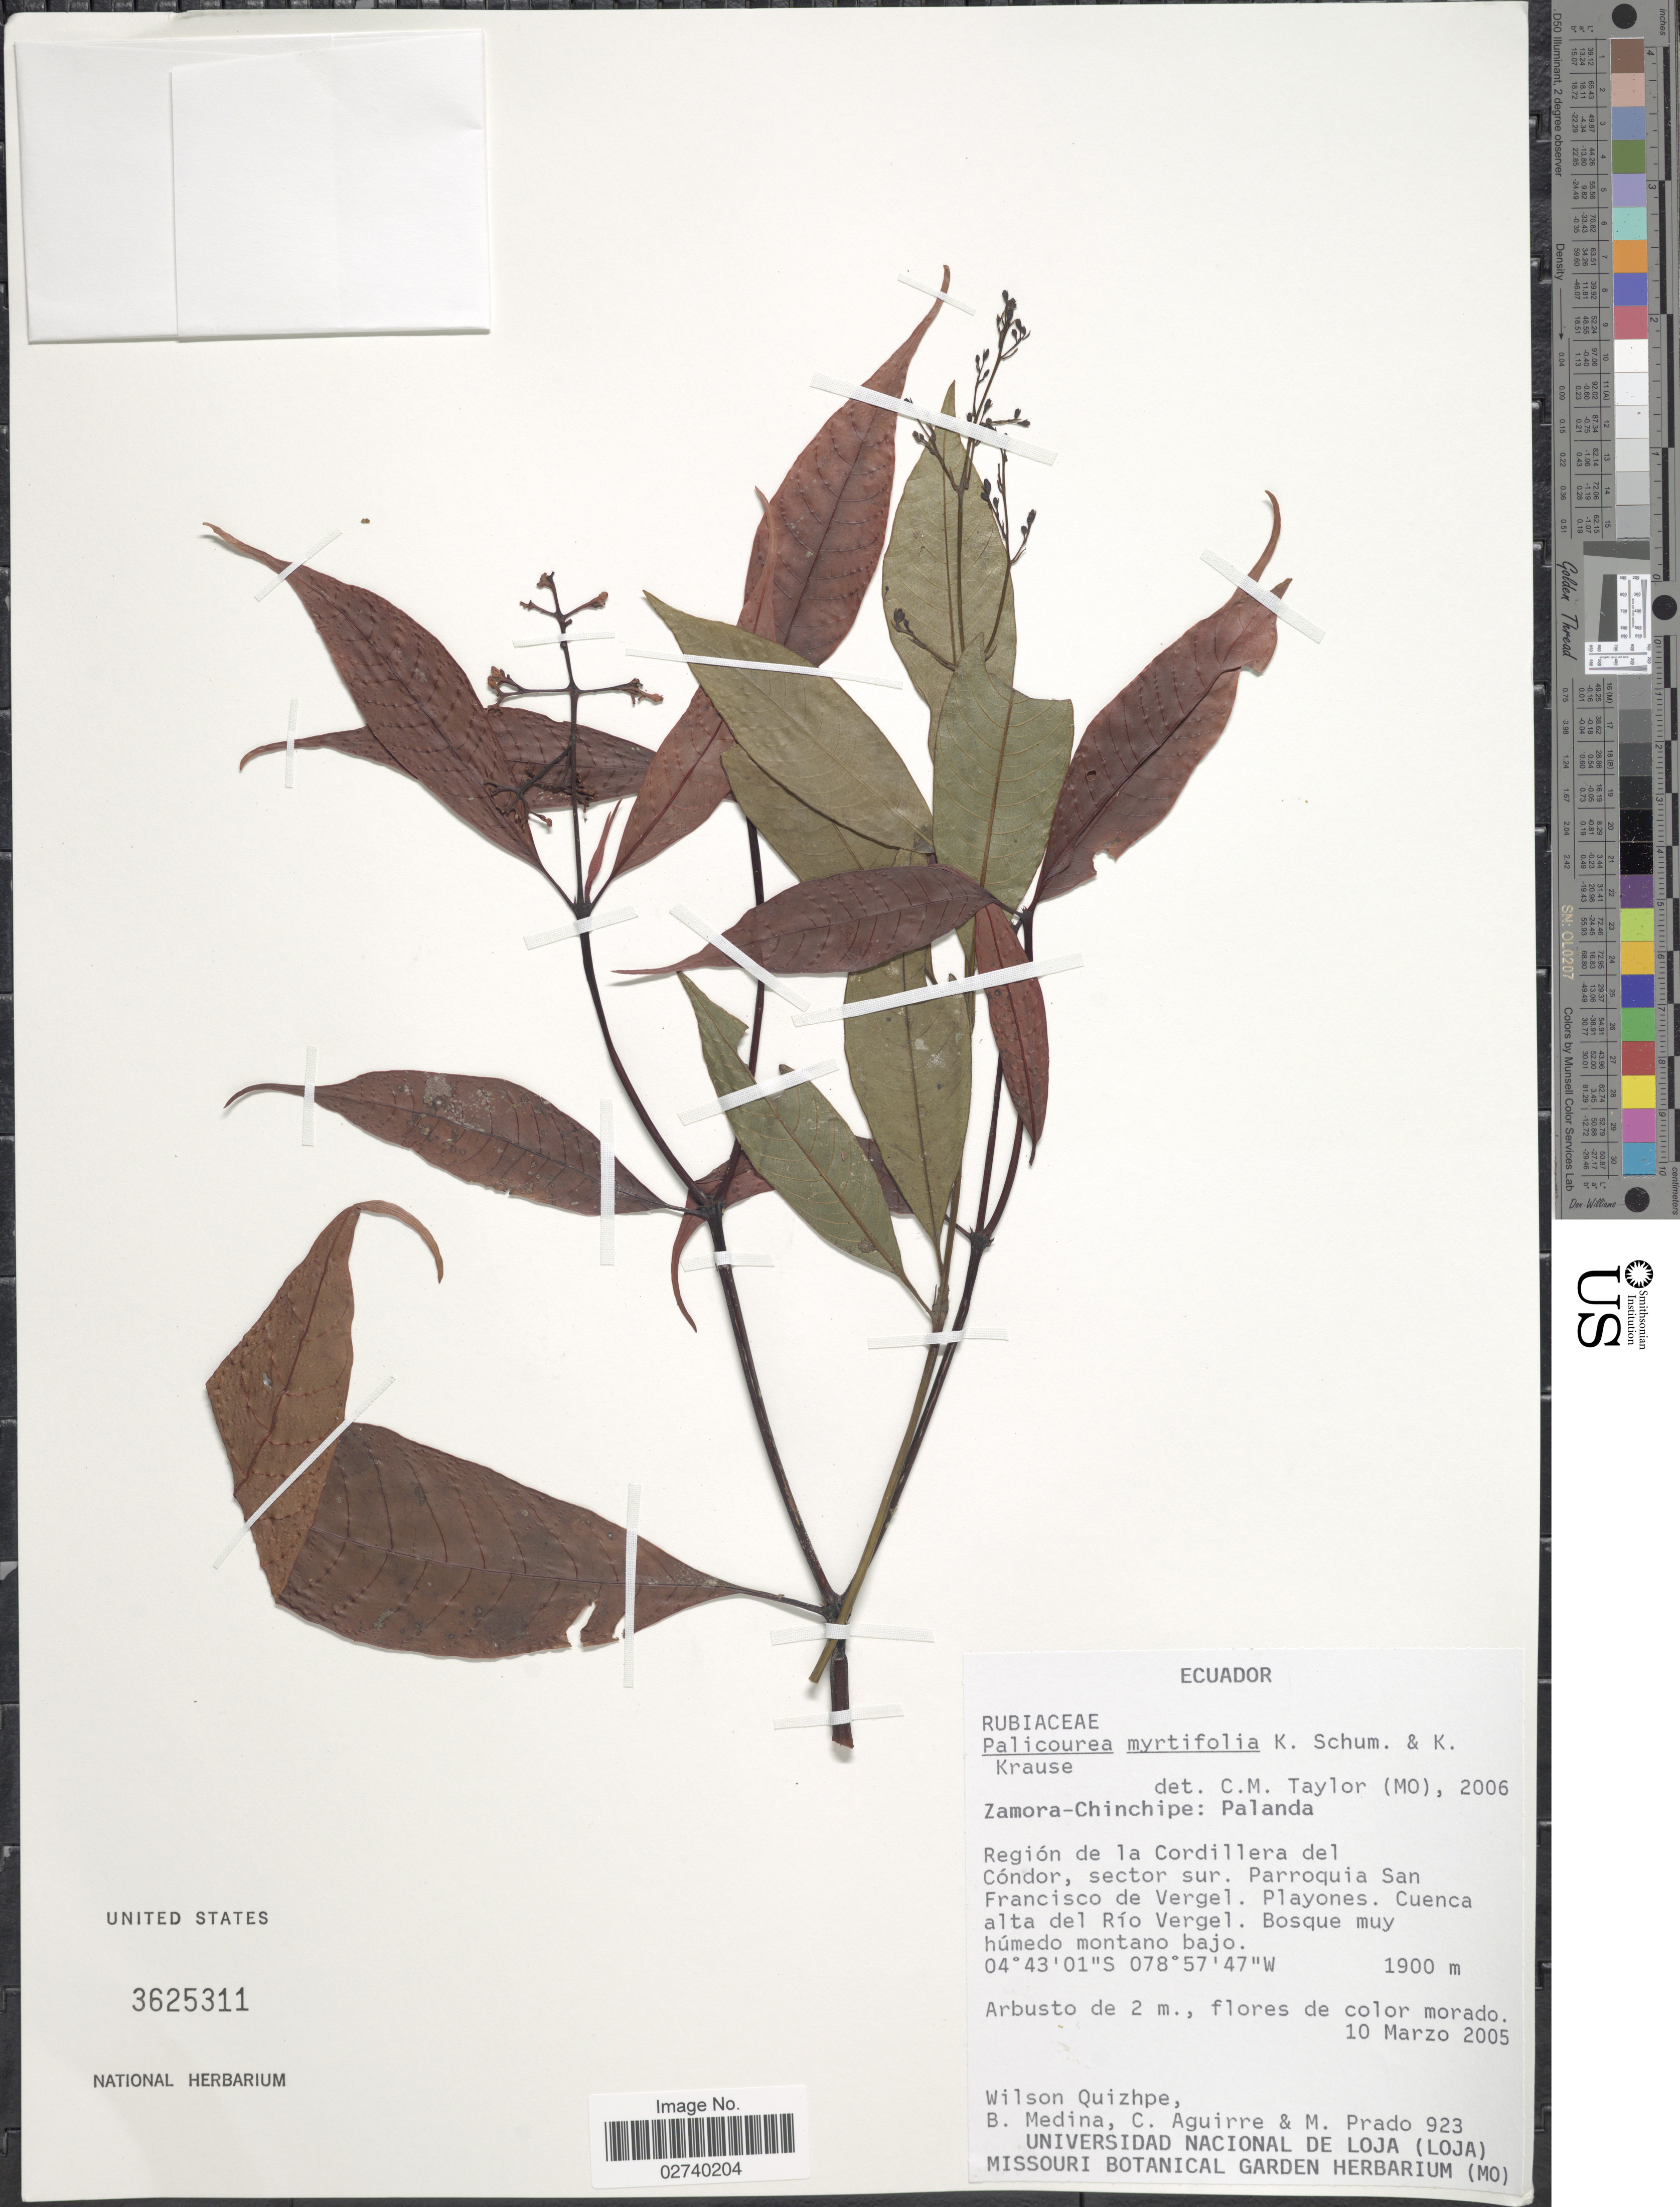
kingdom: Plantae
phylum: Tracheophyta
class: Magnoliopsida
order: Gentianales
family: Rubiaceae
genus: Palicourea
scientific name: Palicourea myrtifolia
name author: K. Schum. & K. Krause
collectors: W. Quizhpe, B. Medina, C. Aguirre & M. Prado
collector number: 923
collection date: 2005-03-10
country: Ecuador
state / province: Zamora-Chinchipe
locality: Palanda, Region de la Cordillera del Condor, sector su. Parroquia San Francisco de Vergel, Playones, Cuenca alta del Rio Vergel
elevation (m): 1900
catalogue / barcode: US 3625311